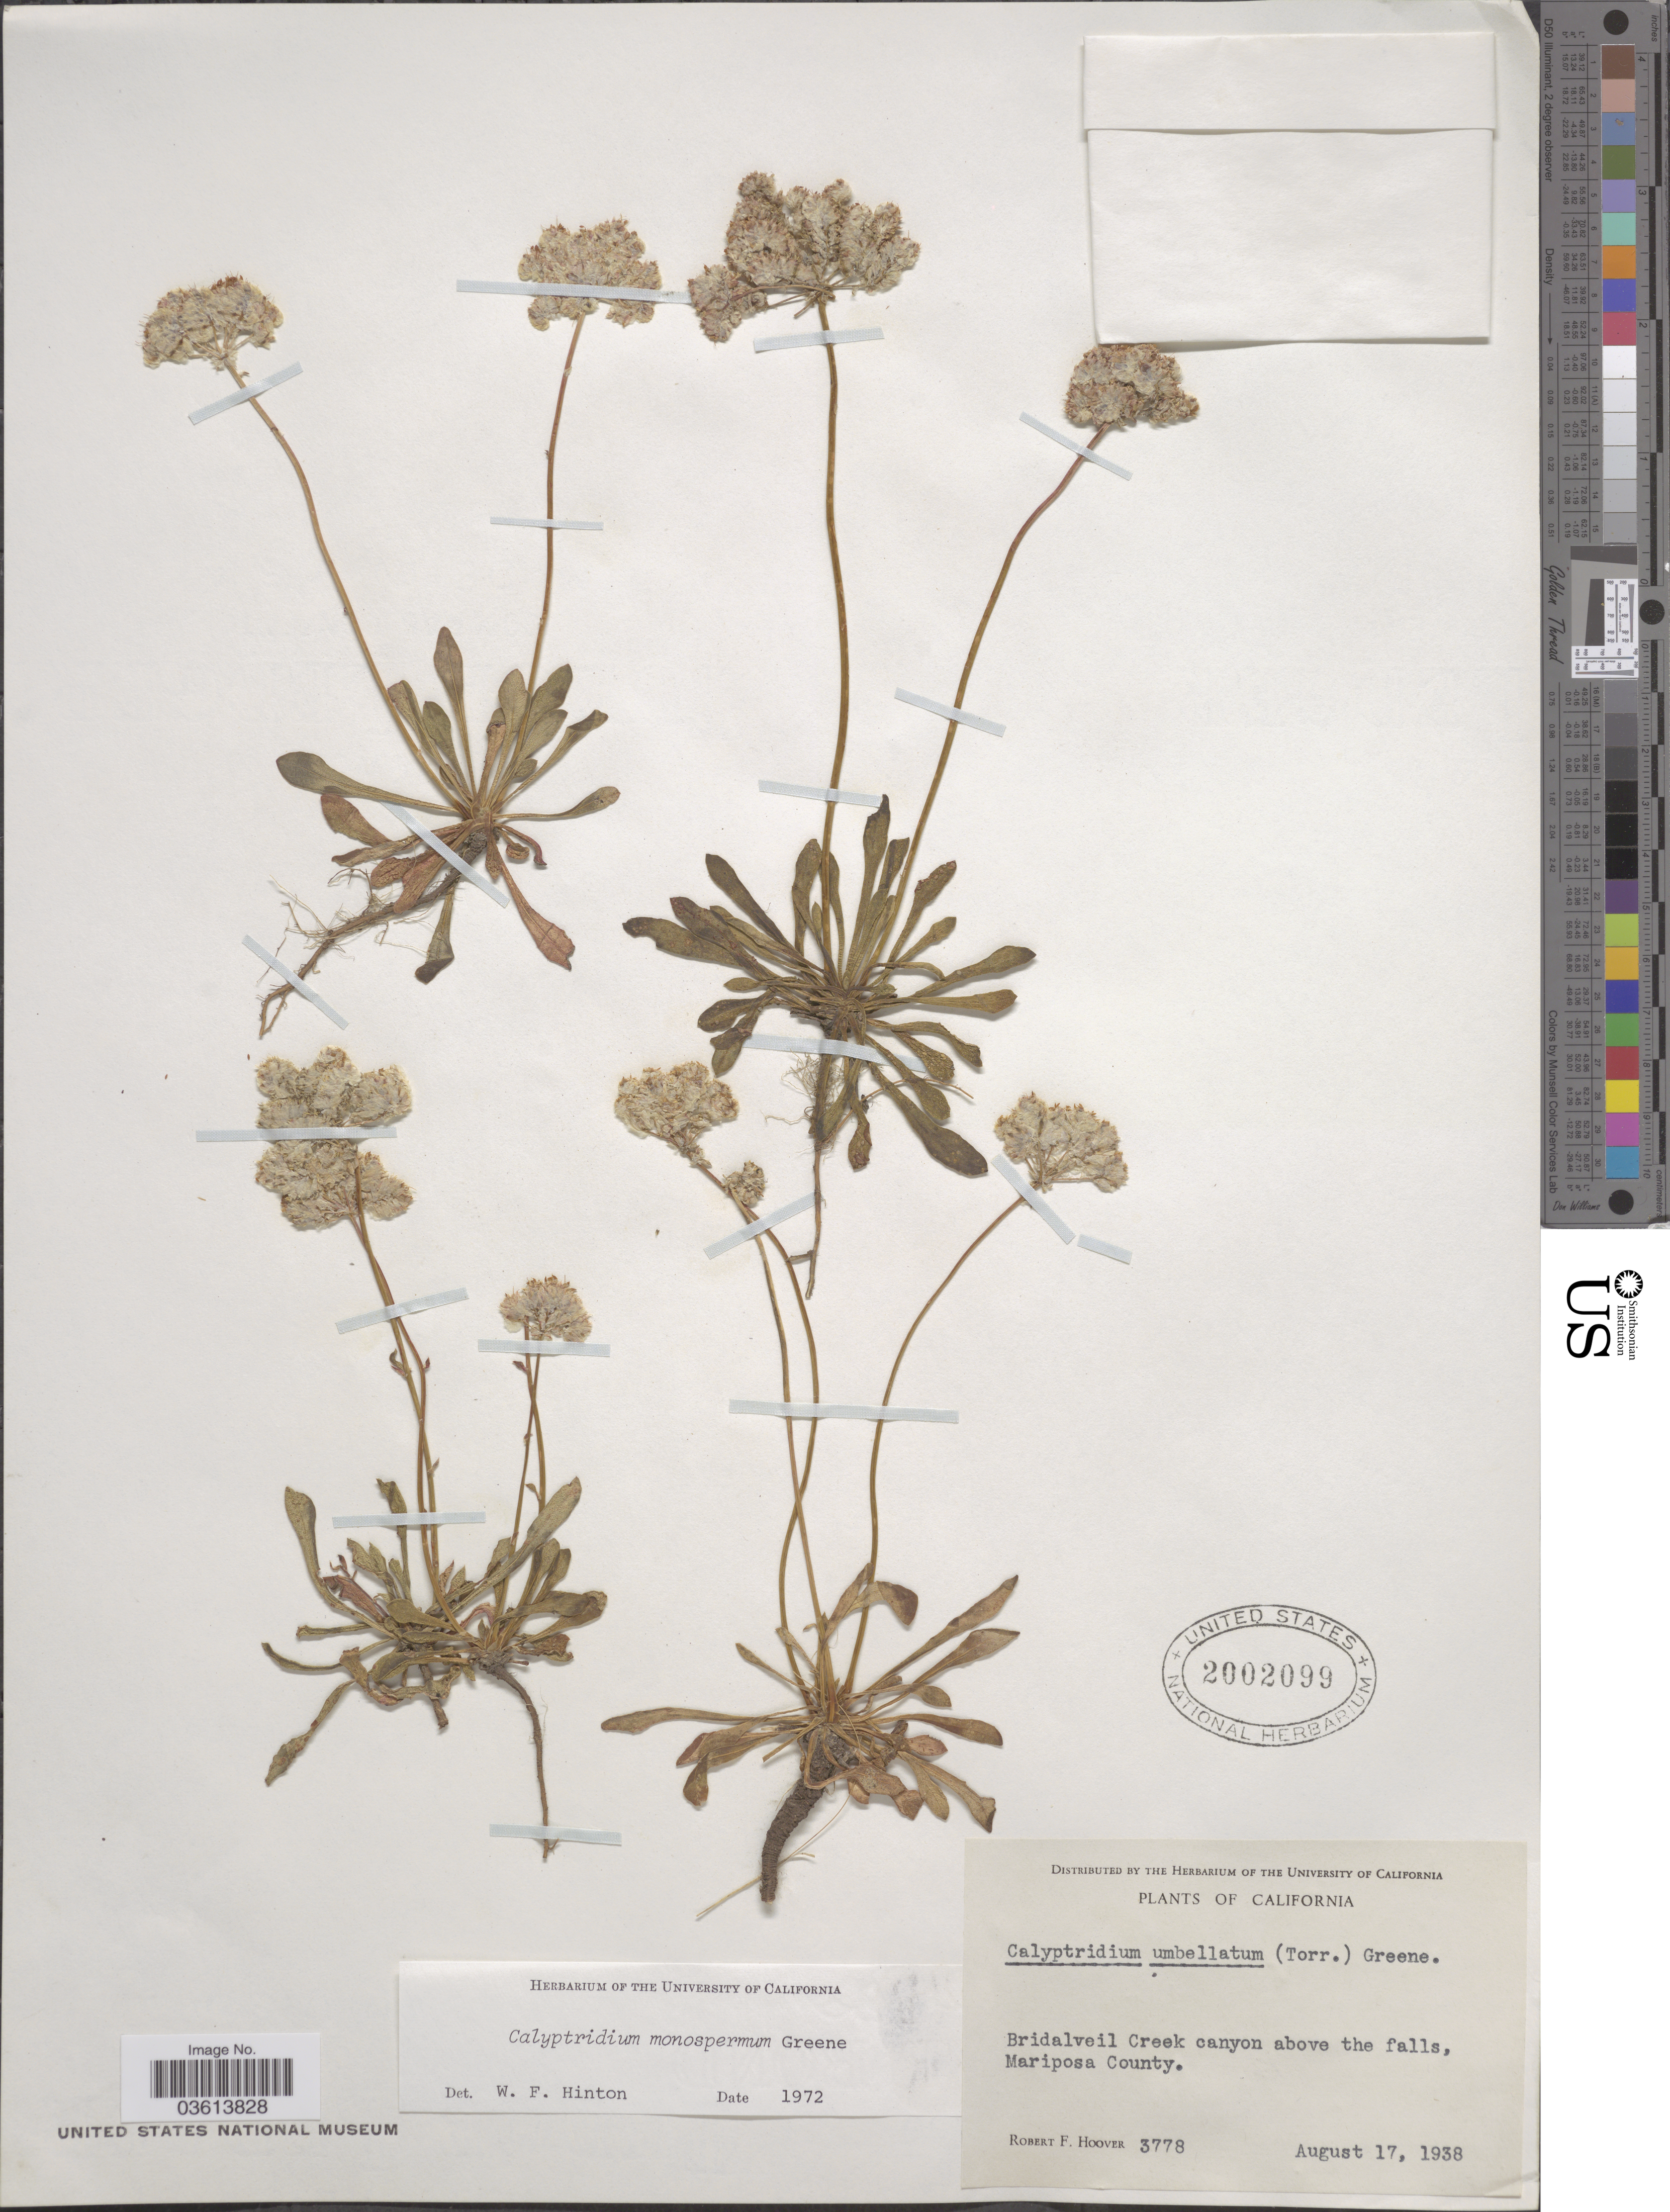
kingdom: Plantae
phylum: Tracheophyta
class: Magnoliopsida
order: Caryophyllales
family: Montiaceae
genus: Calyptridium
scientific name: Calyptridium monospermum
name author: Greene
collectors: R. F. Hoover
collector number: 3778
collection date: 1938-08-17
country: United States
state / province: California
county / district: Mariposa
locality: Bridalveil Creek canyon above the falls, Mariposa County.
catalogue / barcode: US 2002099